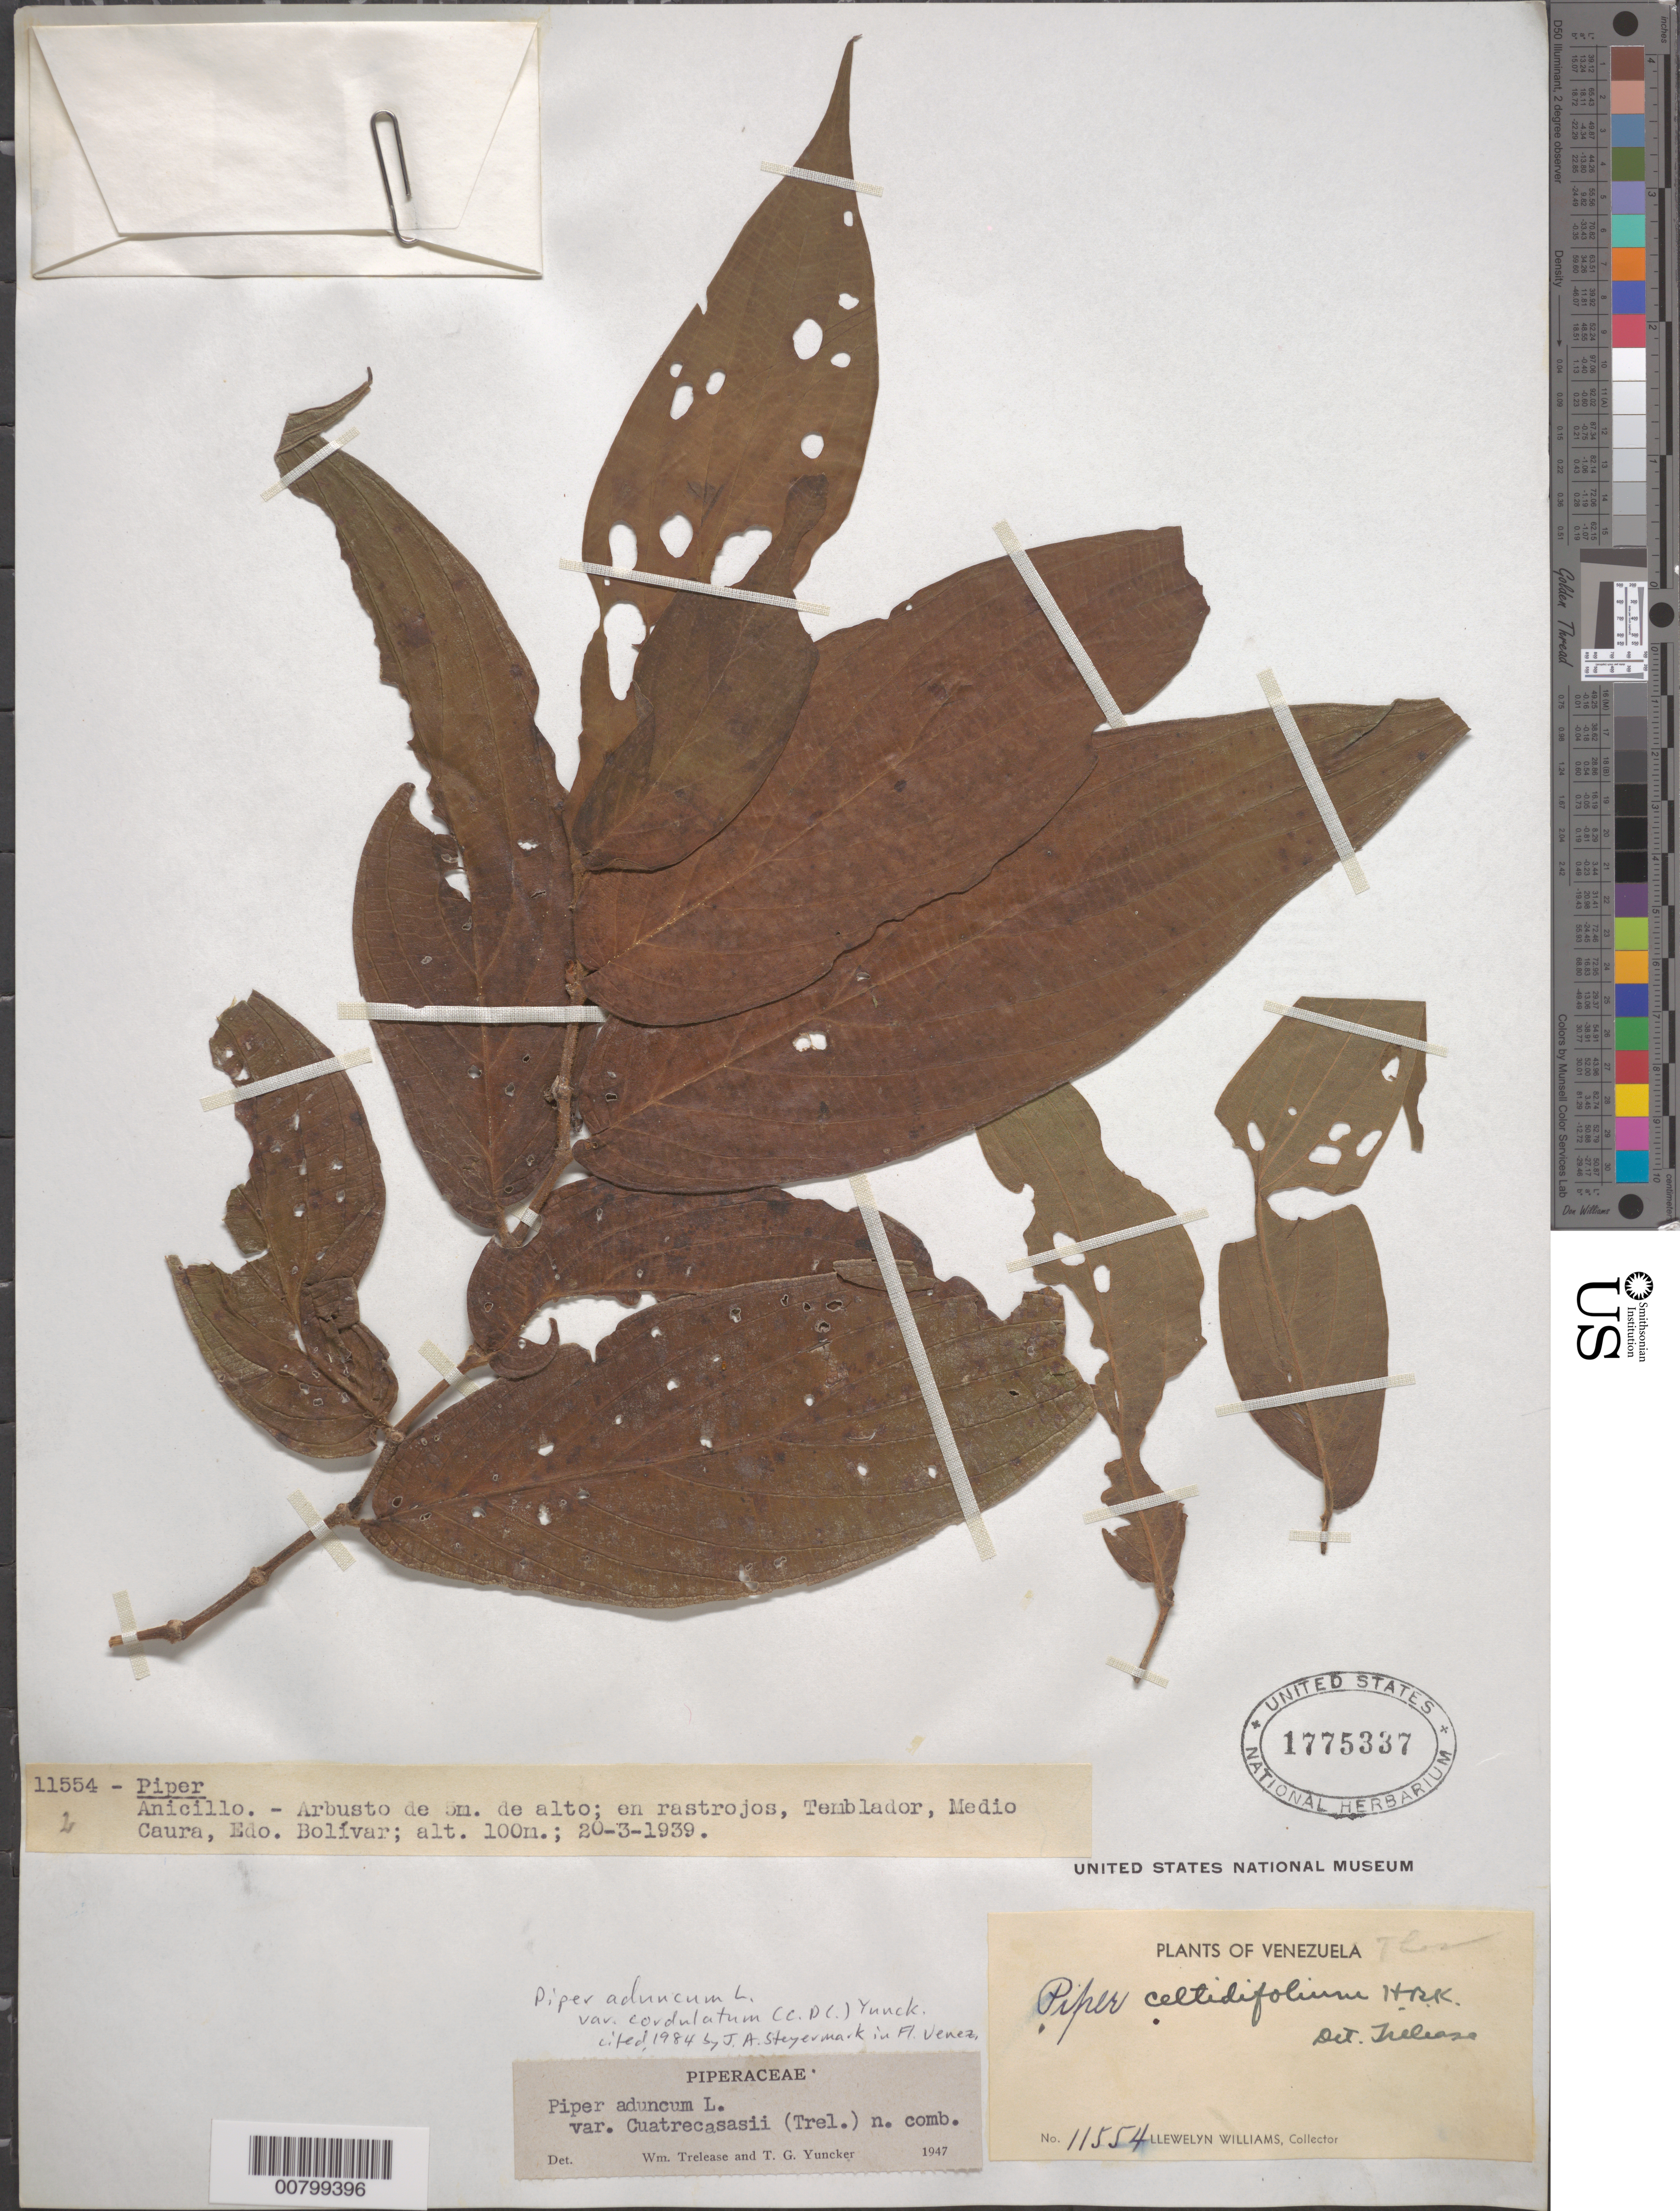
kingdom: Plantae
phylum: Tracheophyta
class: Magnoliopsida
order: Piperales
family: Piperaceae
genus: Piper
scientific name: Piper aduncum var. cordulatum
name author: L.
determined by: Steyermark, Julian A., (VEN)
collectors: Ll. Williams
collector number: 11554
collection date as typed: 20-Mar-39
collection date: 1939-03-20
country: Venezuela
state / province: Bolívar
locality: Temblador, Medio Caura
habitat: Rastrojos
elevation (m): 100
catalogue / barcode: US 1775337